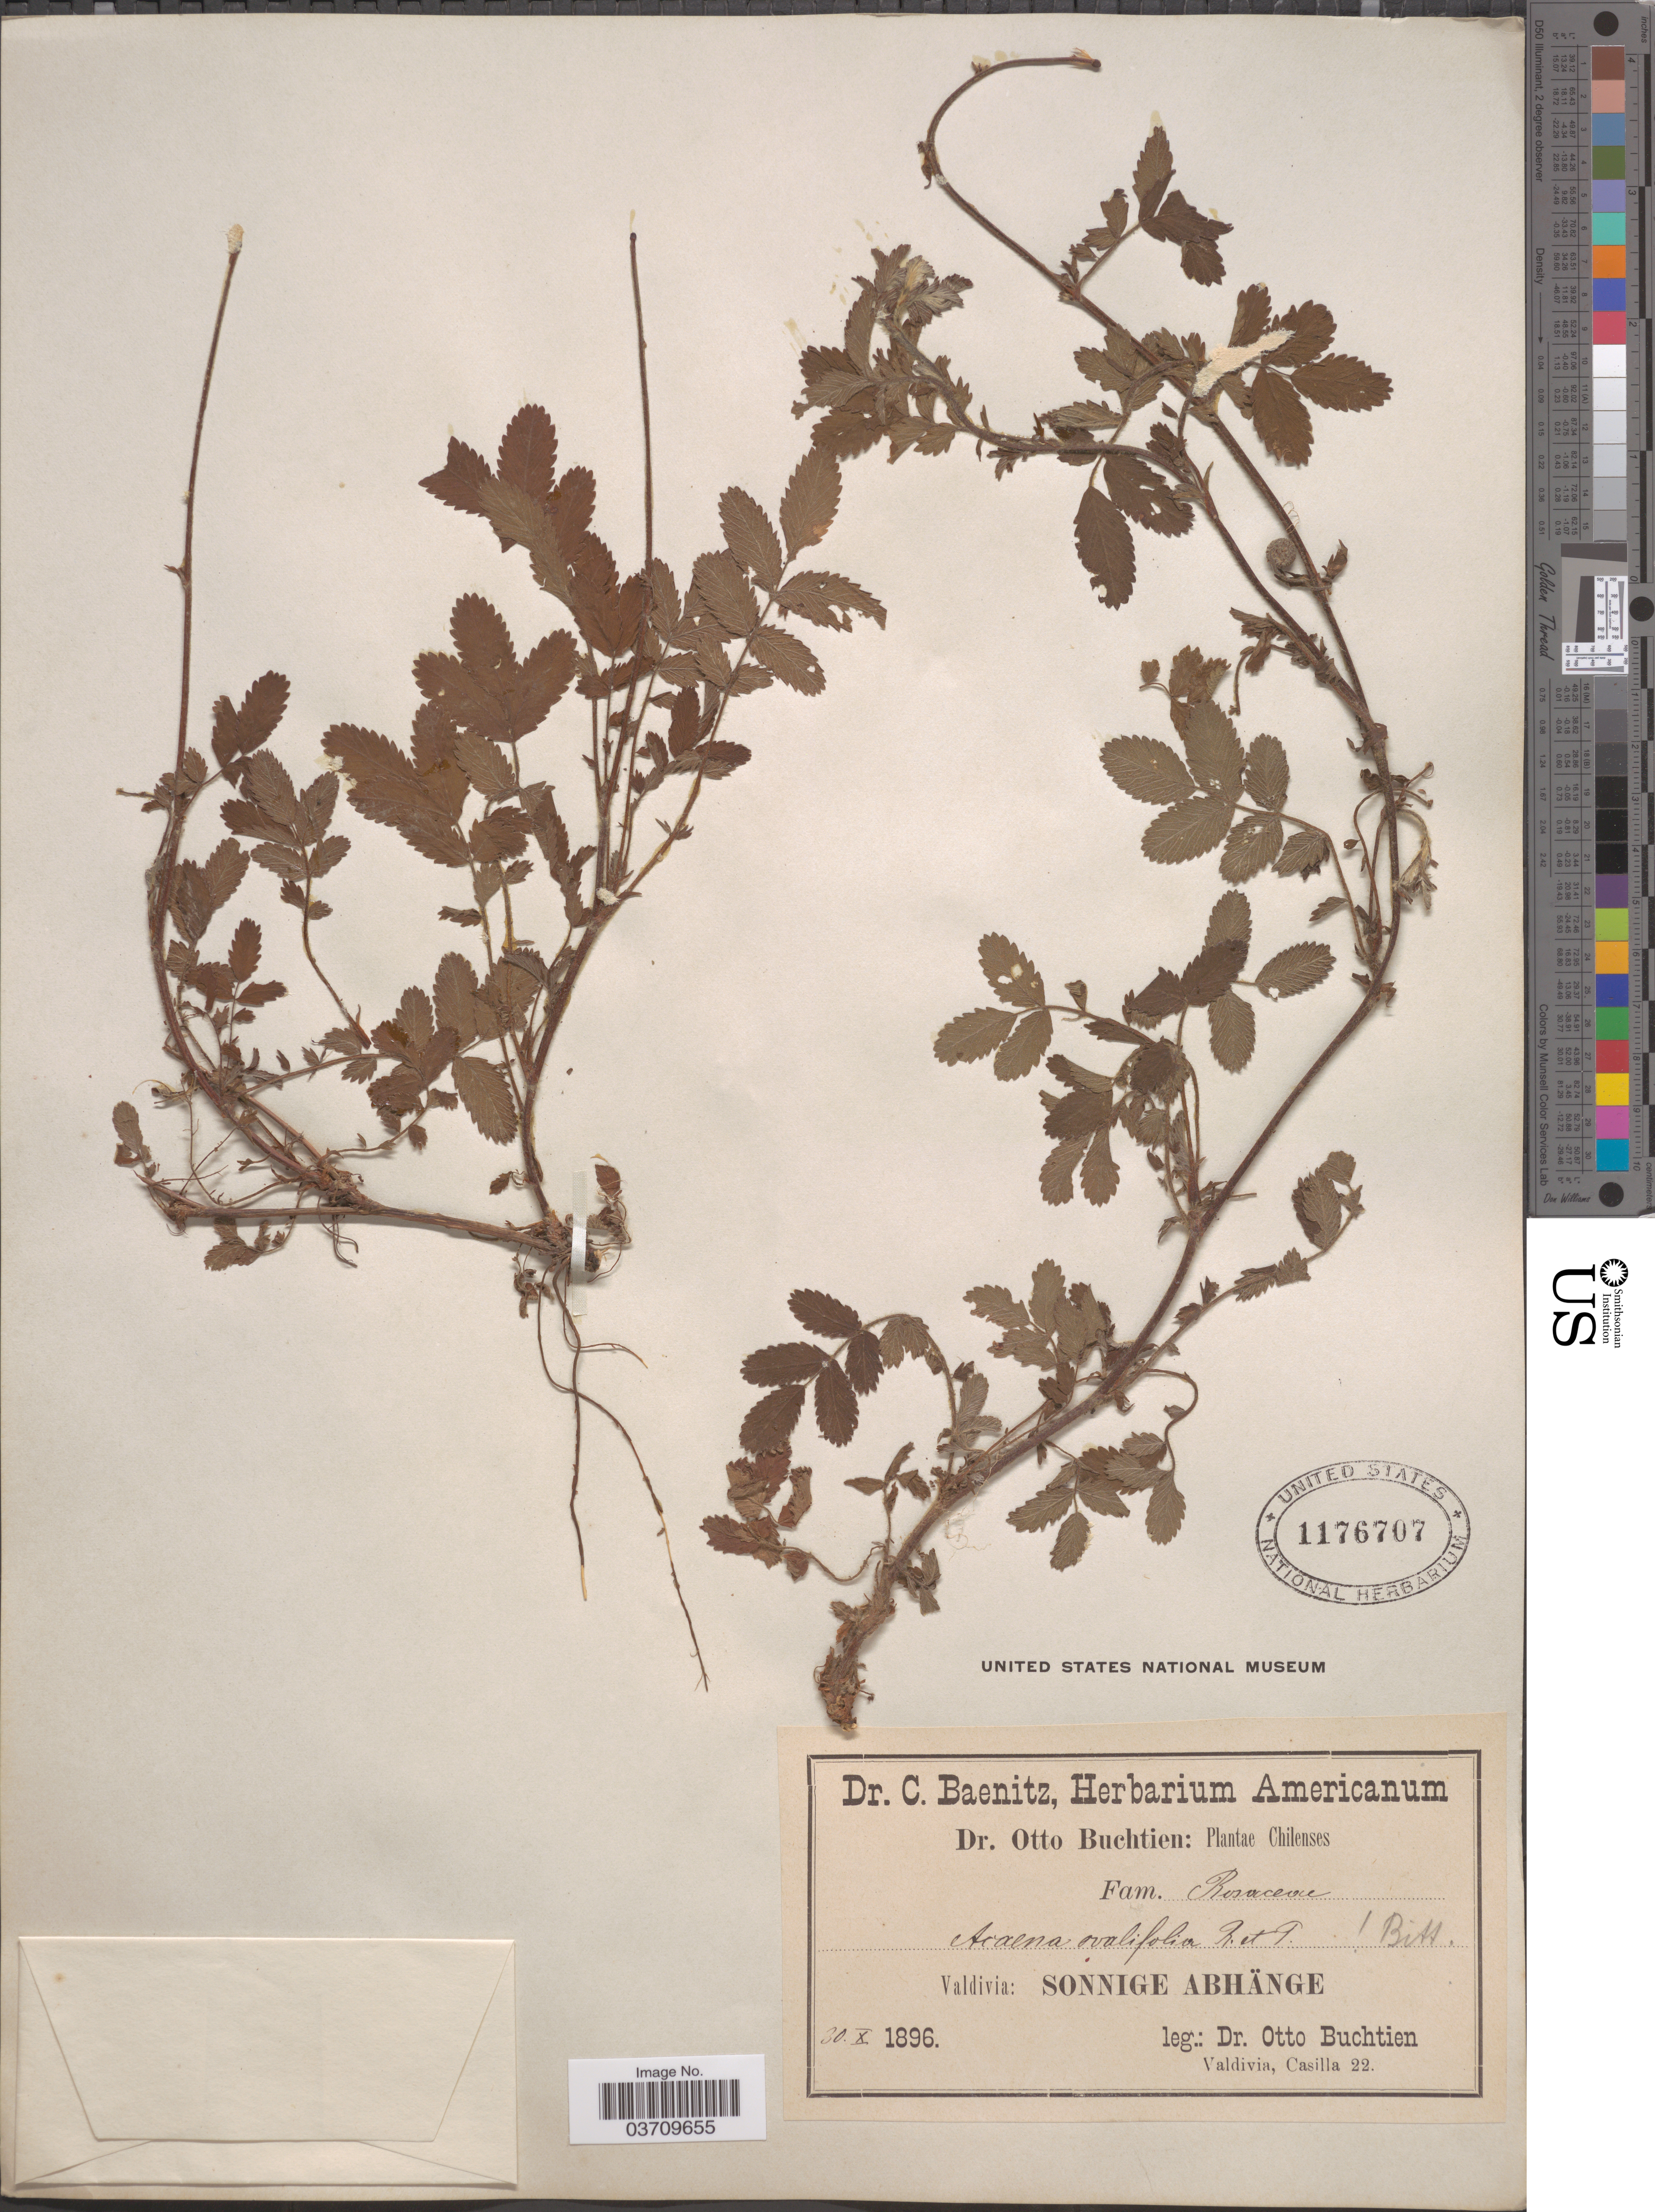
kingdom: Plantae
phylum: Tracheophyta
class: Magnoliopsida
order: Rosales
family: Rosaceae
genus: Acaena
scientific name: Acaena ovalifolia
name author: Ruiz & Pav.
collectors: O. Buchtien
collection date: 1896-10-30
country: Chile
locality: Valdivia: Sonnige abhänge.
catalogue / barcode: US 1176707